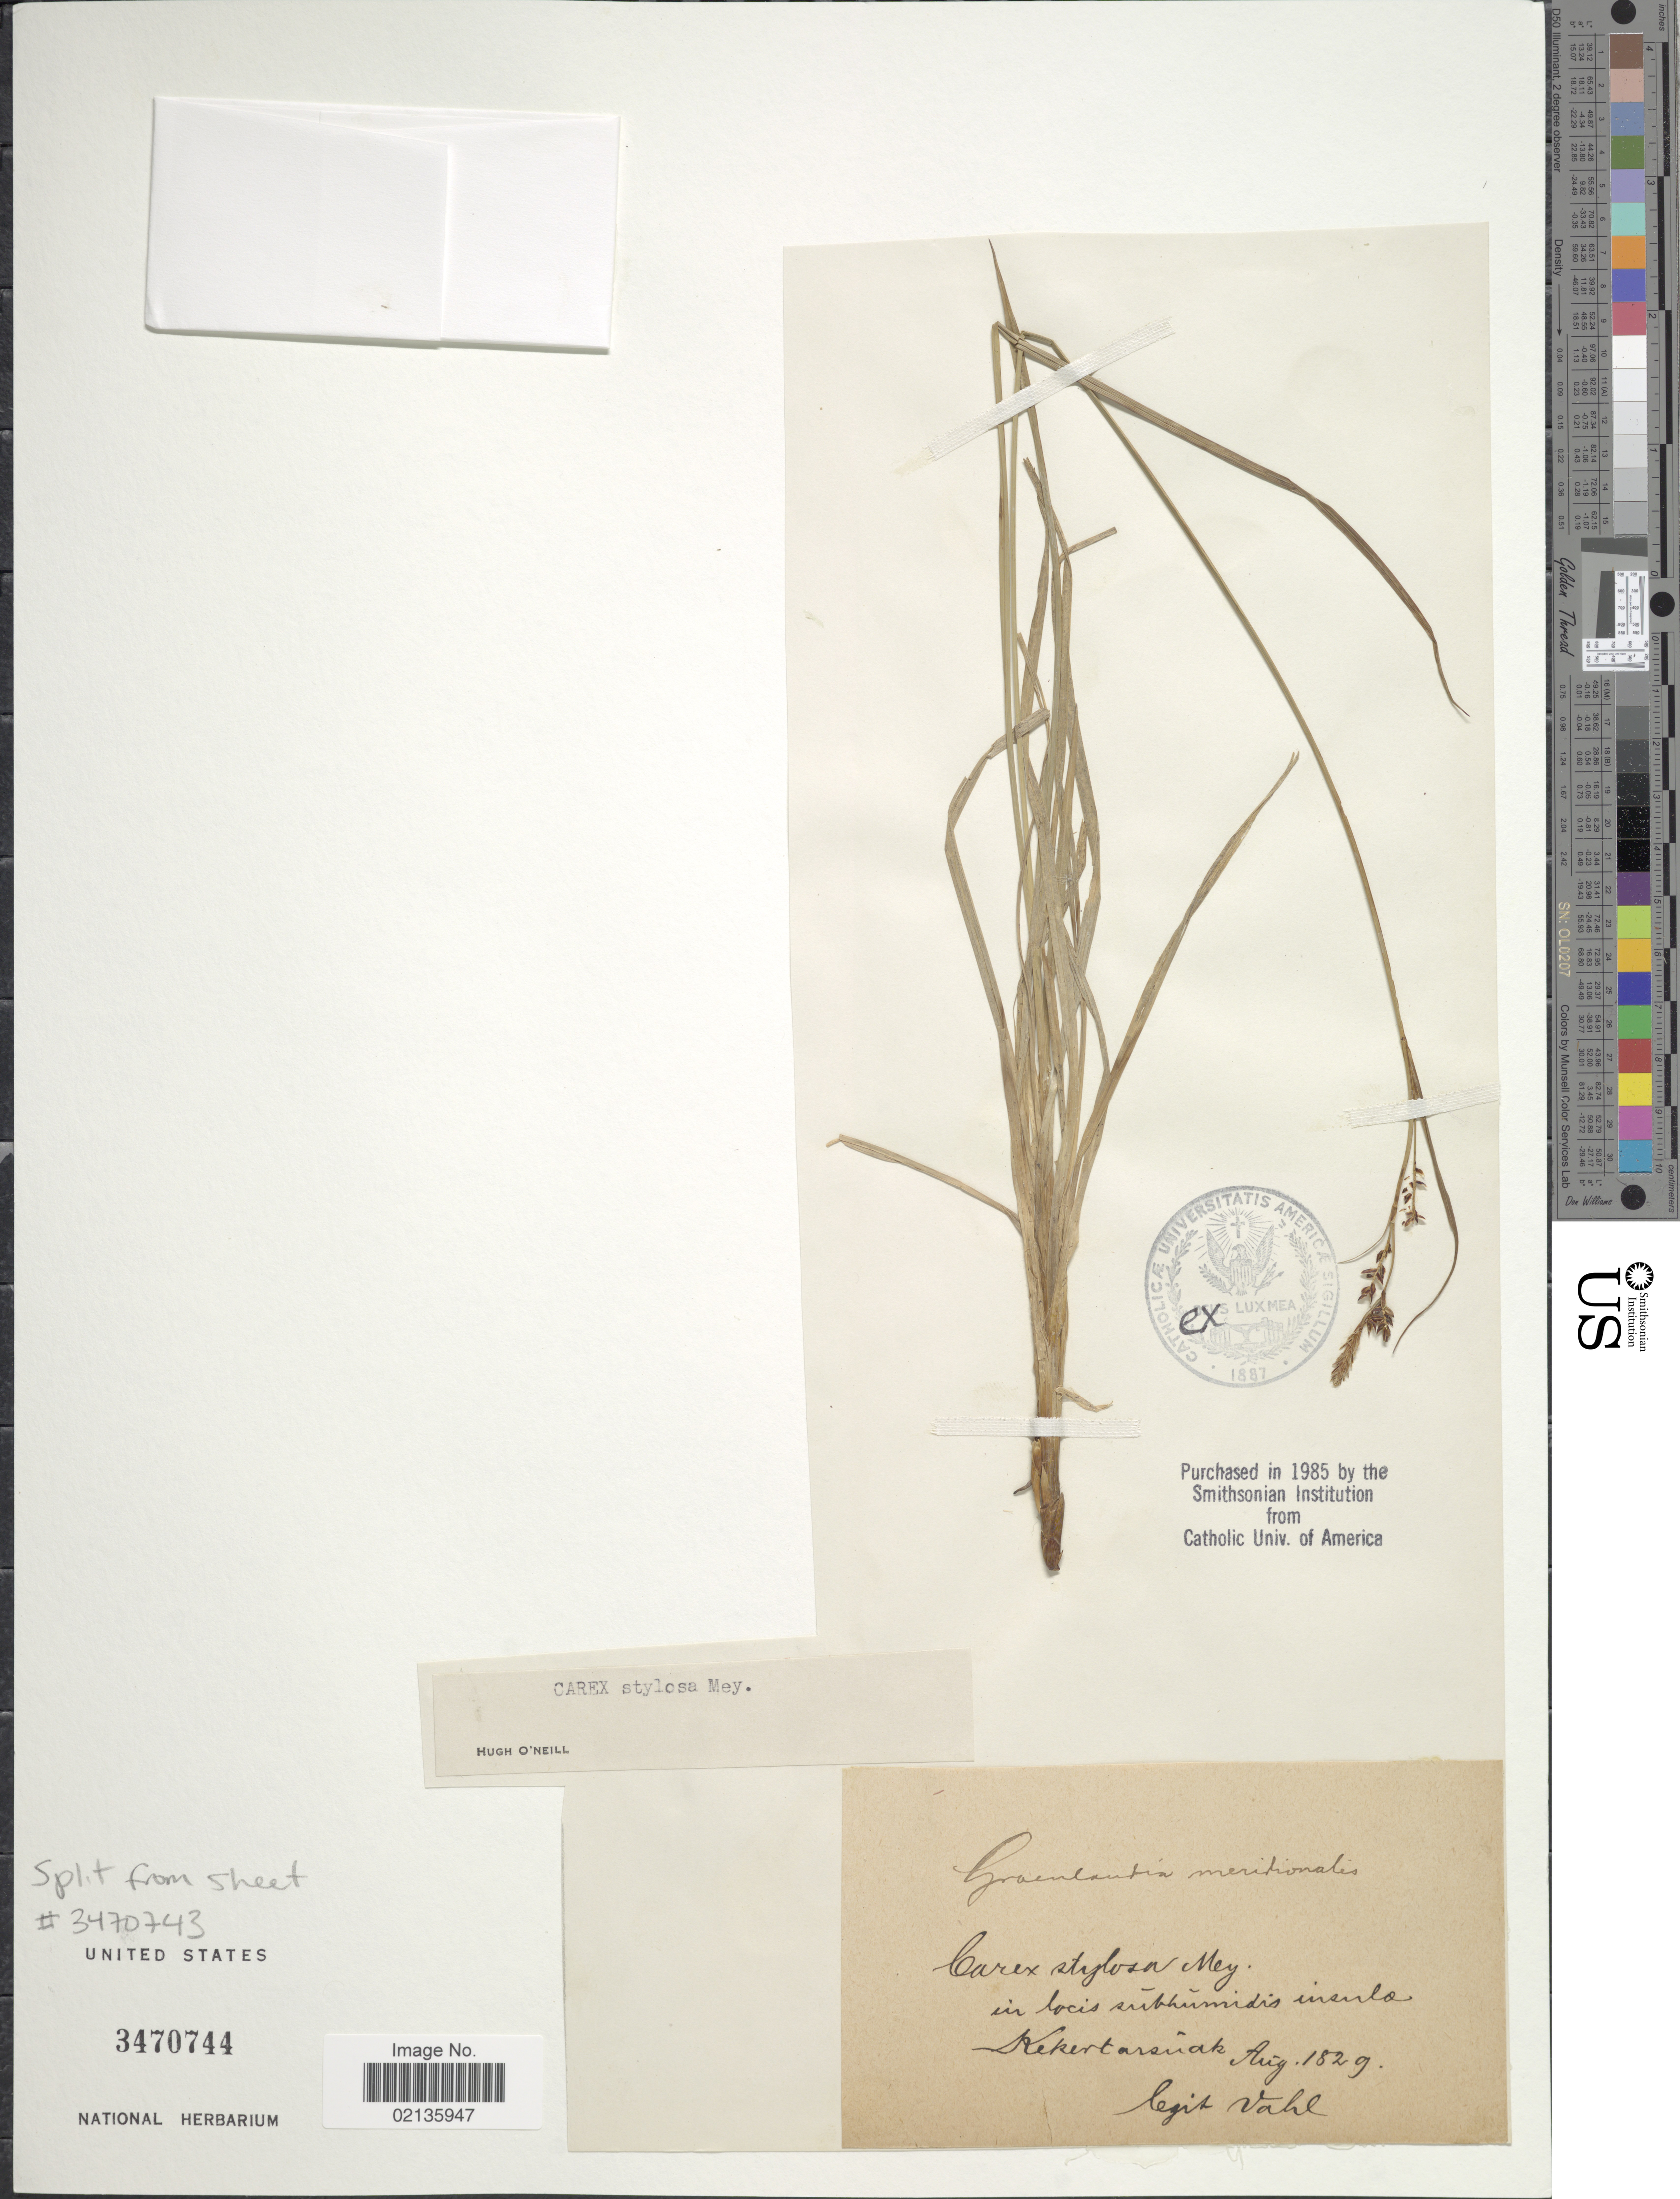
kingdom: Plantae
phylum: Tracheophyta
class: Liliopsida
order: Poales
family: Cyperaceae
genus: Carex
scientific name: Carex stylosa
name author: C.A. Mey.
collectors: -- Vahl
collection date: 1829-08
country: Greenland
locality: In locis subhumidis insula Kekertarsuak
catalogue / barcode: US 3470744